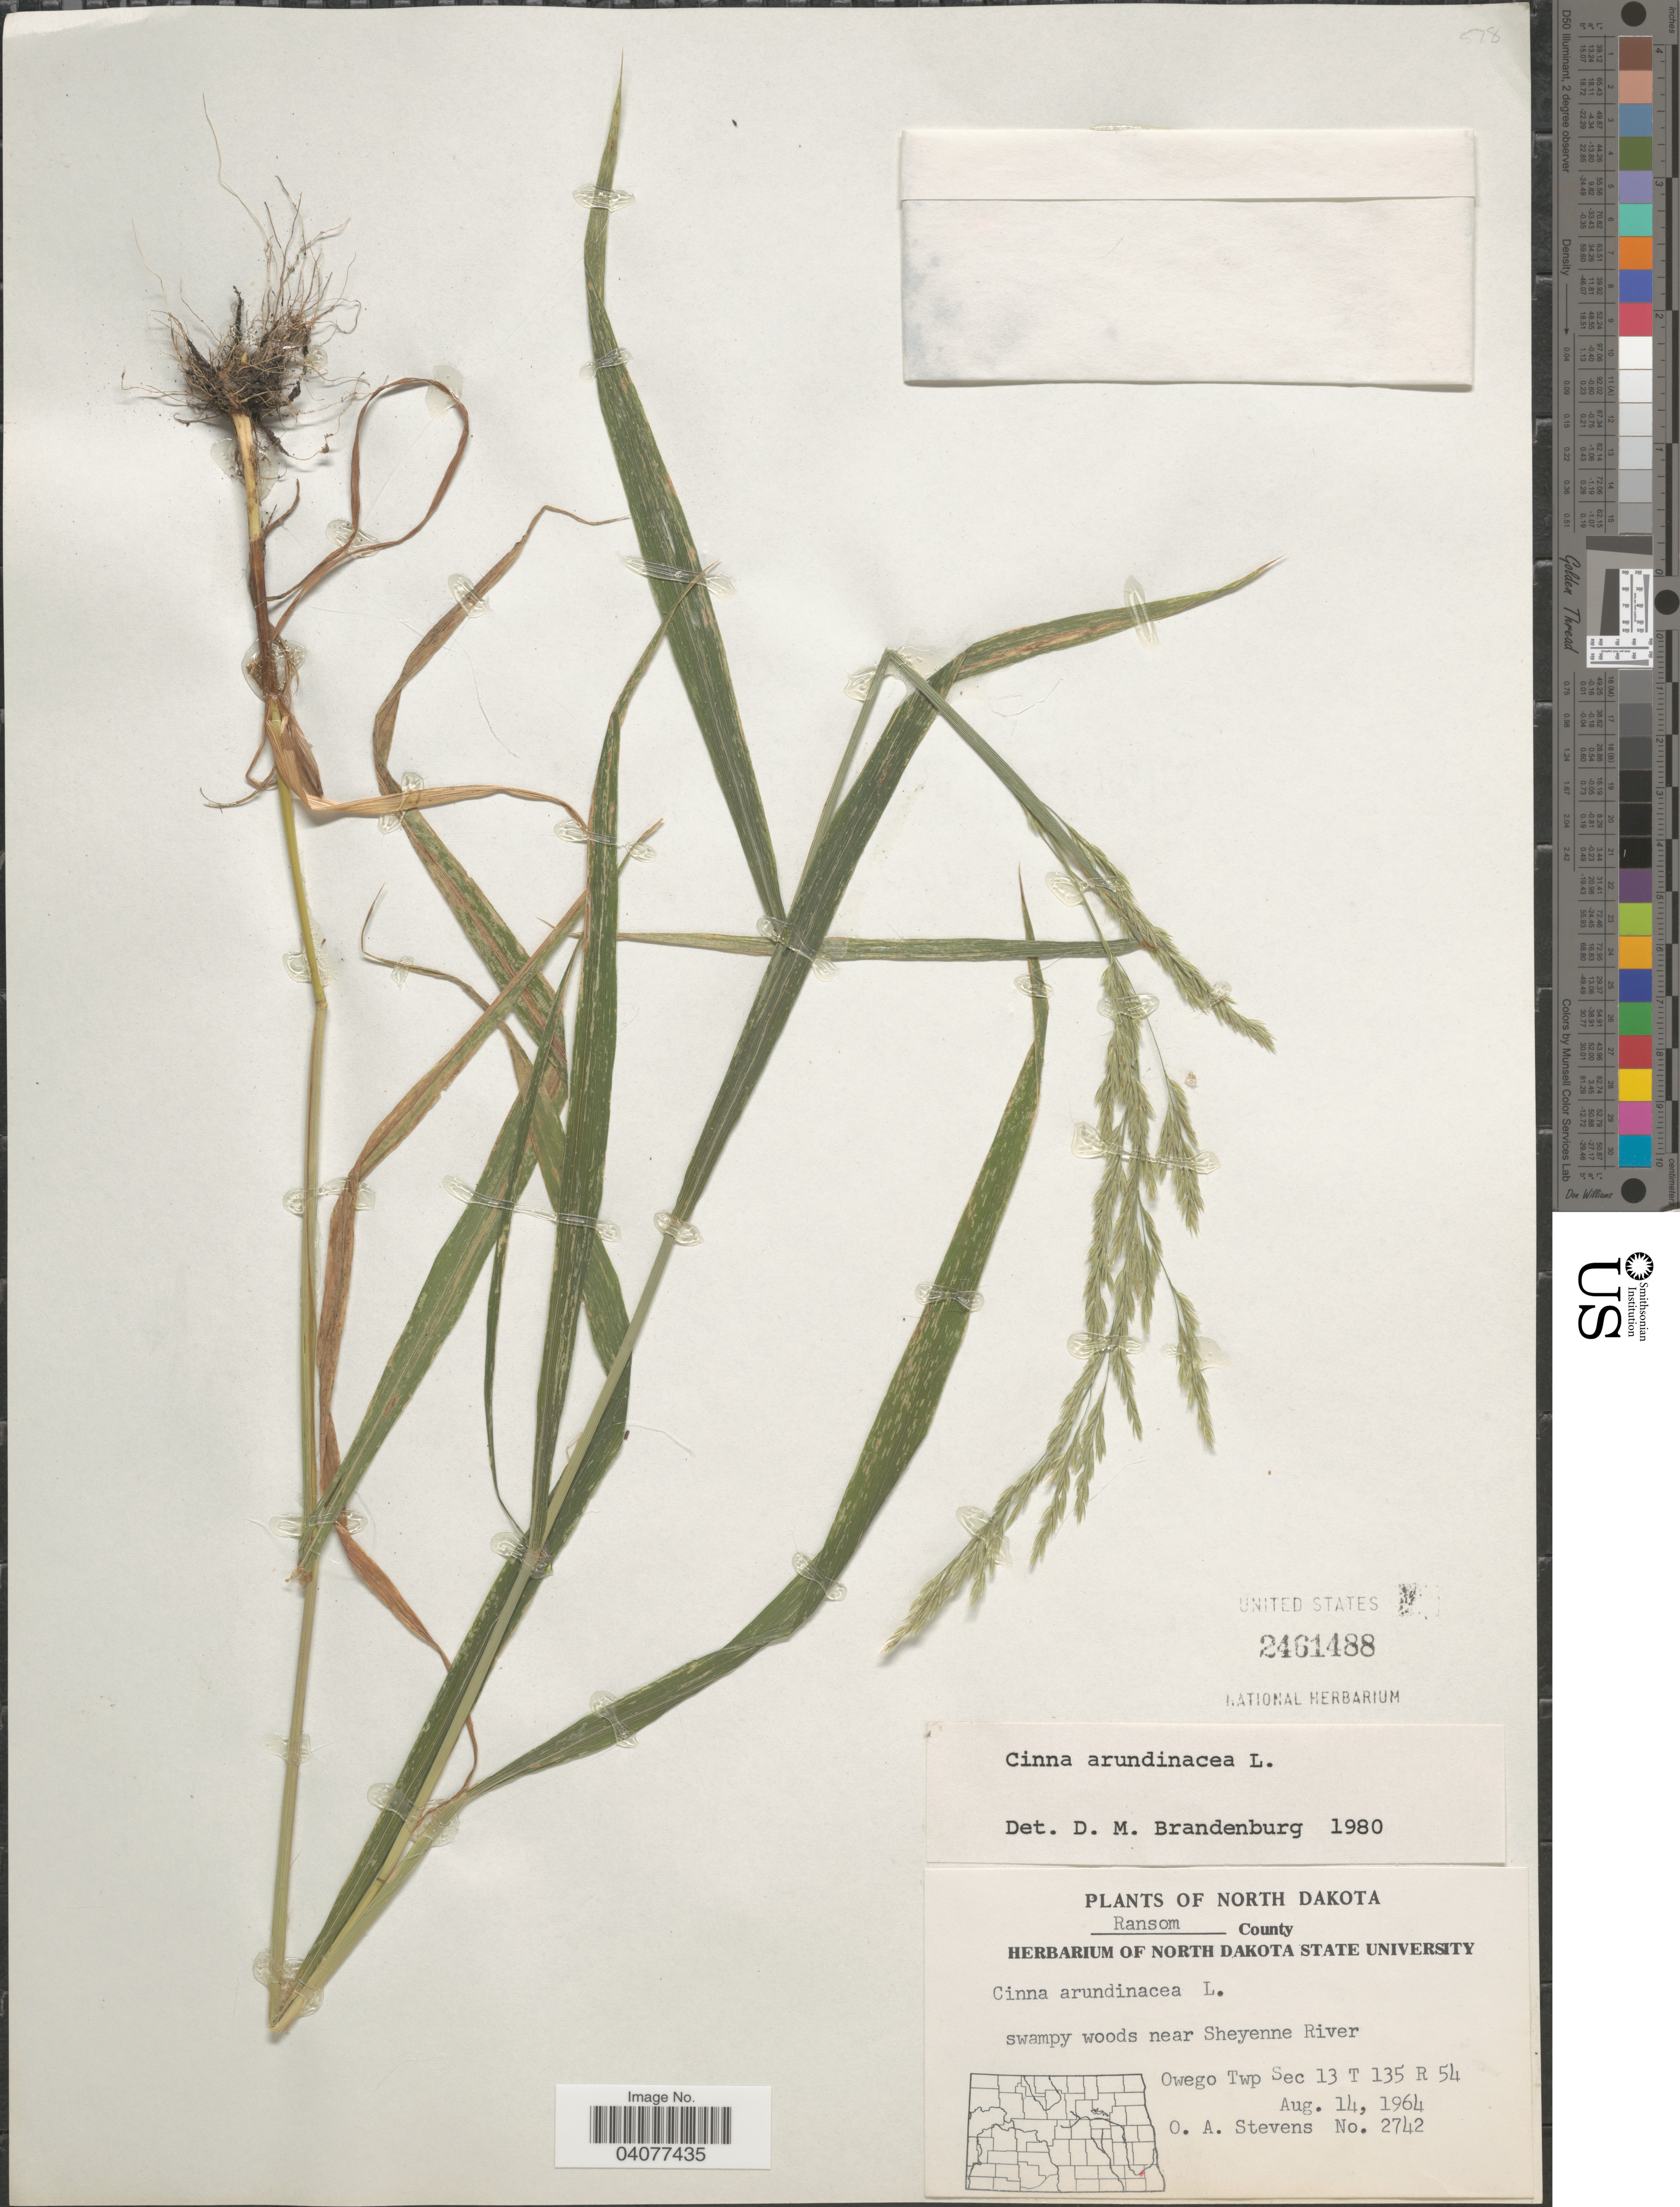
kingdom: Plantae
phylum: Tracheophyta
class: Liliopsida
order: Poales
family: Poaceae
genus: Cinna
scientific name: Cinna arundinacea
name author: L.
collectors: O. A. Stevens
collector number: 2742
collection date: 1964-08-14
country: United States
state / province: North Dakota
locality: Ransom County. Swampy woods near Sheyenne River. Owego Twp Sec 13 T 135 R 54.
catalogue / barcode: US 2461488